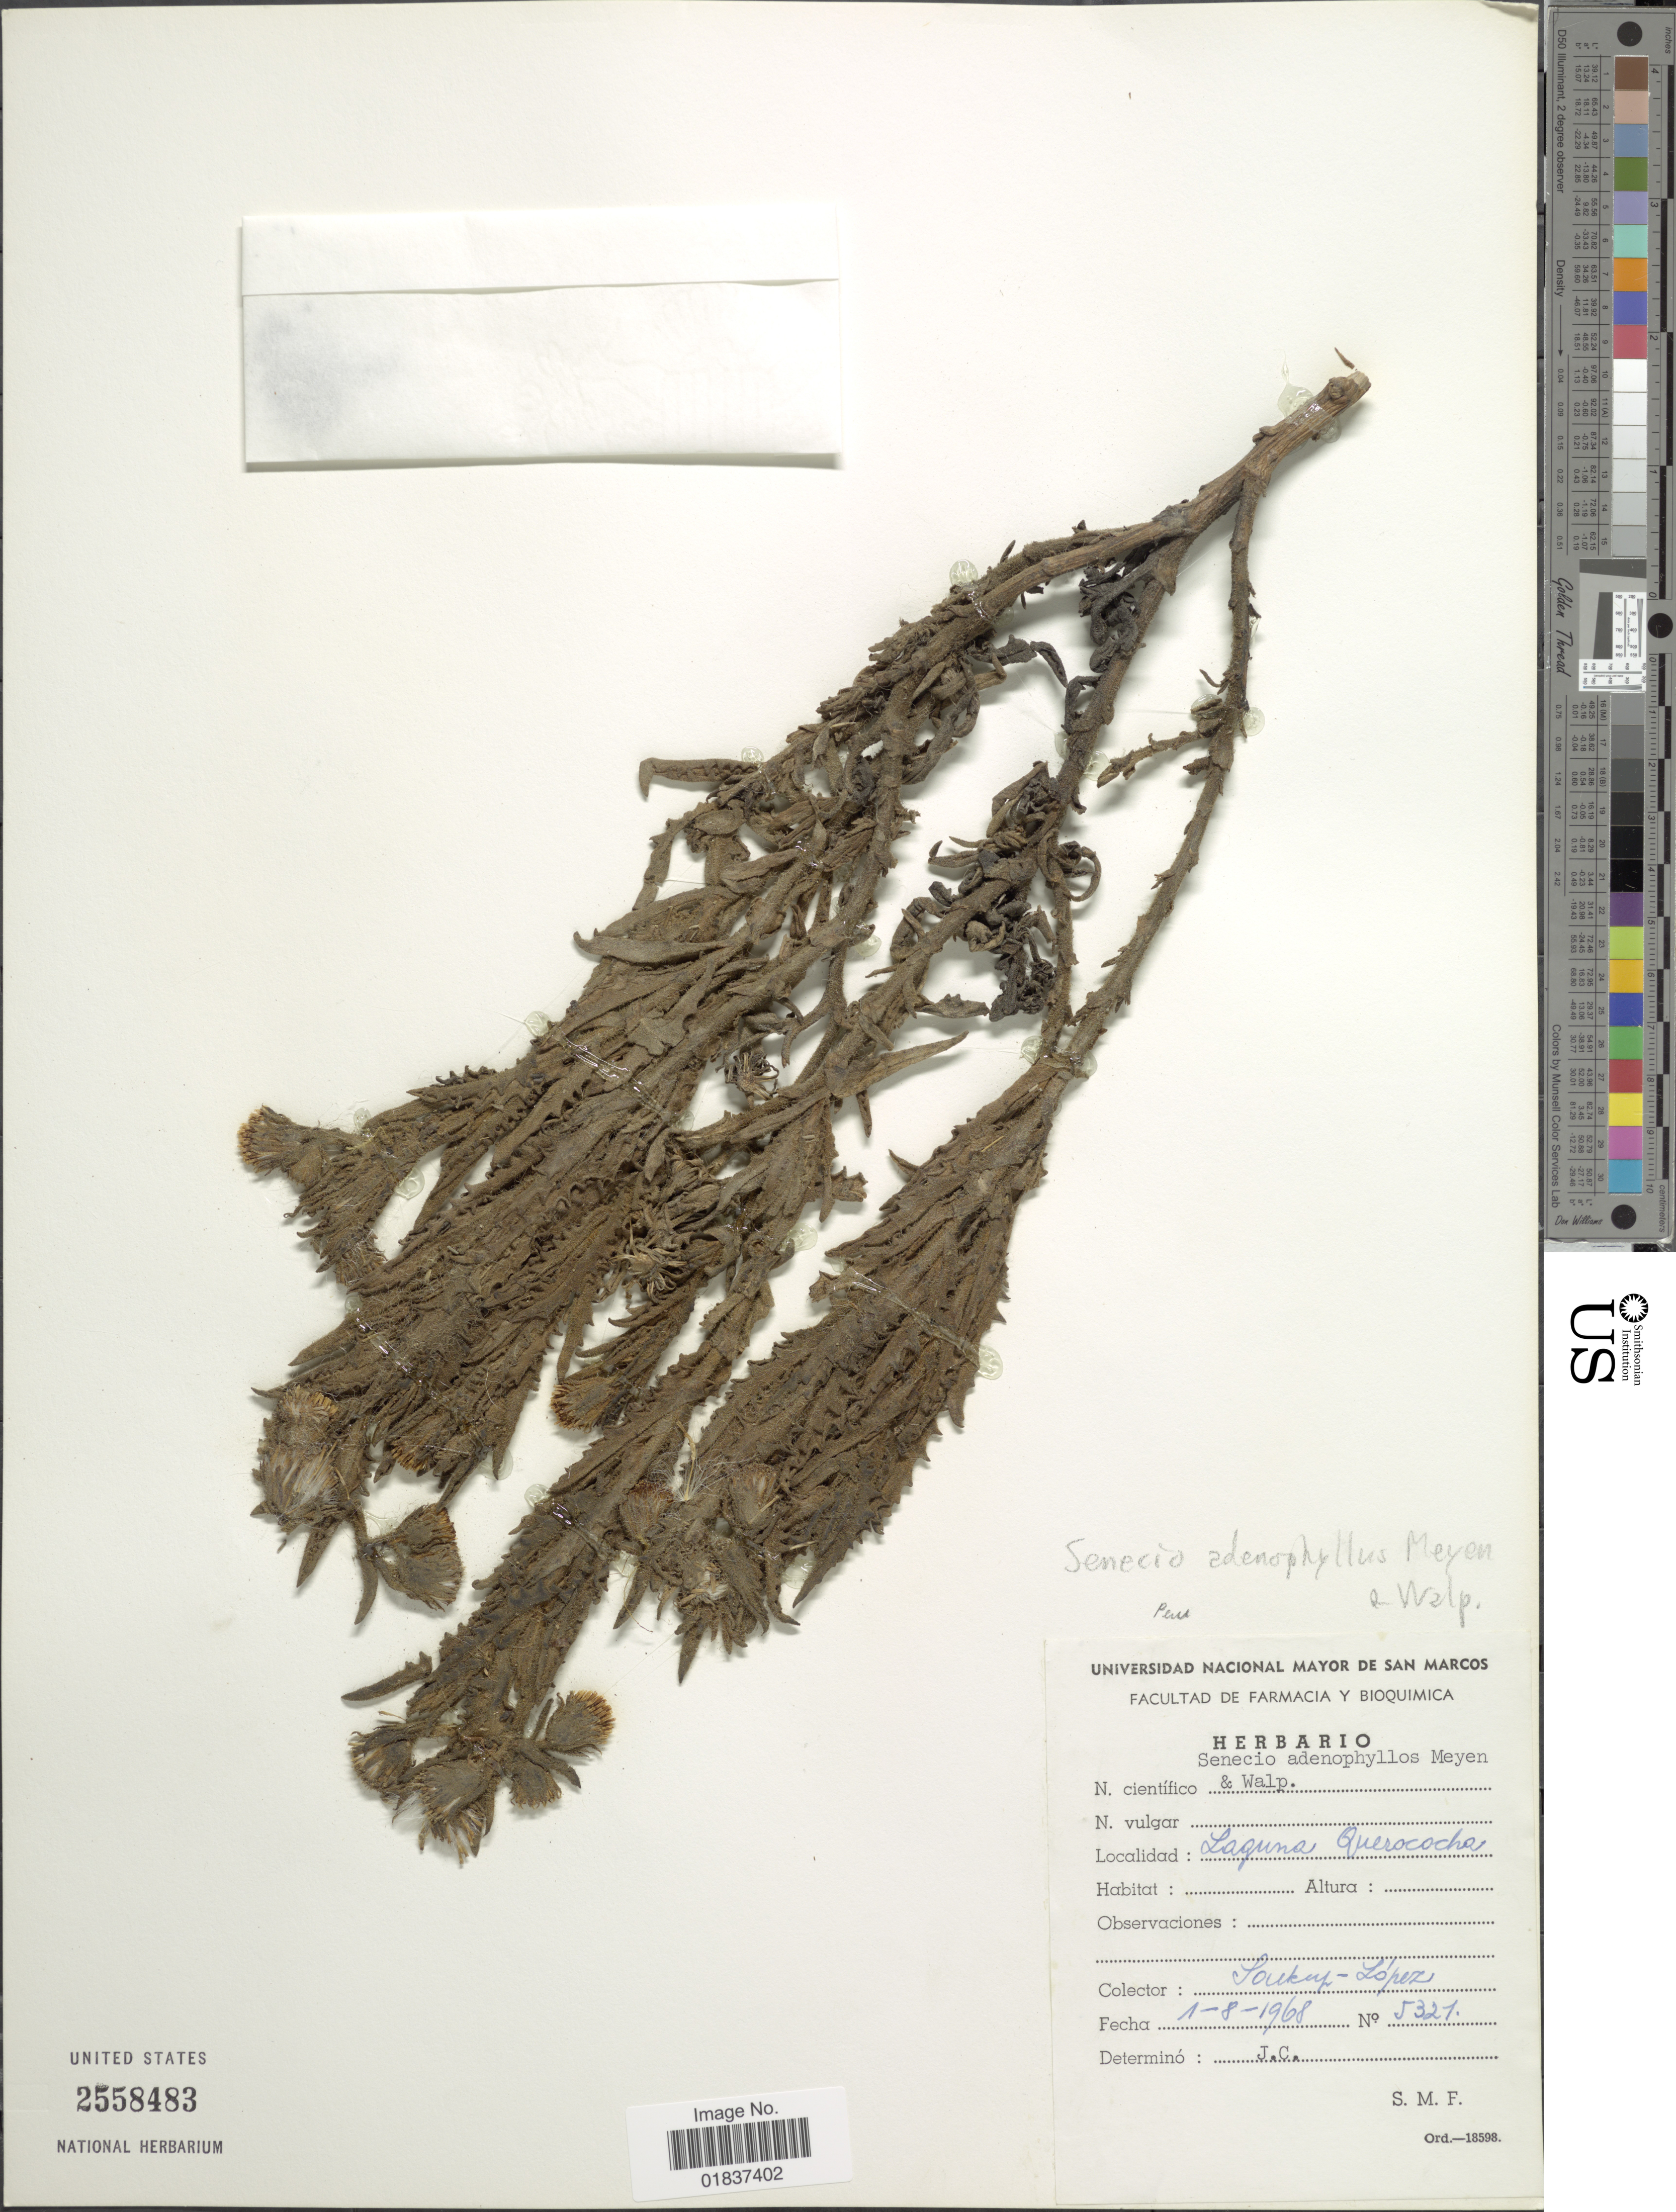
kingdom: Plantae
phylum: Tracheophyta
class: Magnoliopsida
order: Asterales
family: Asteraceae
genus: Senecio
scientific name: Senecio adenophyllus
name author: Meyen & Walp.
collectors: -- Soukup & Lopez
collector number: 5321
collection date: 1968-08-01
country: Peru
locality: Laguna Querochocha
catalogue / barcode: US 2558483